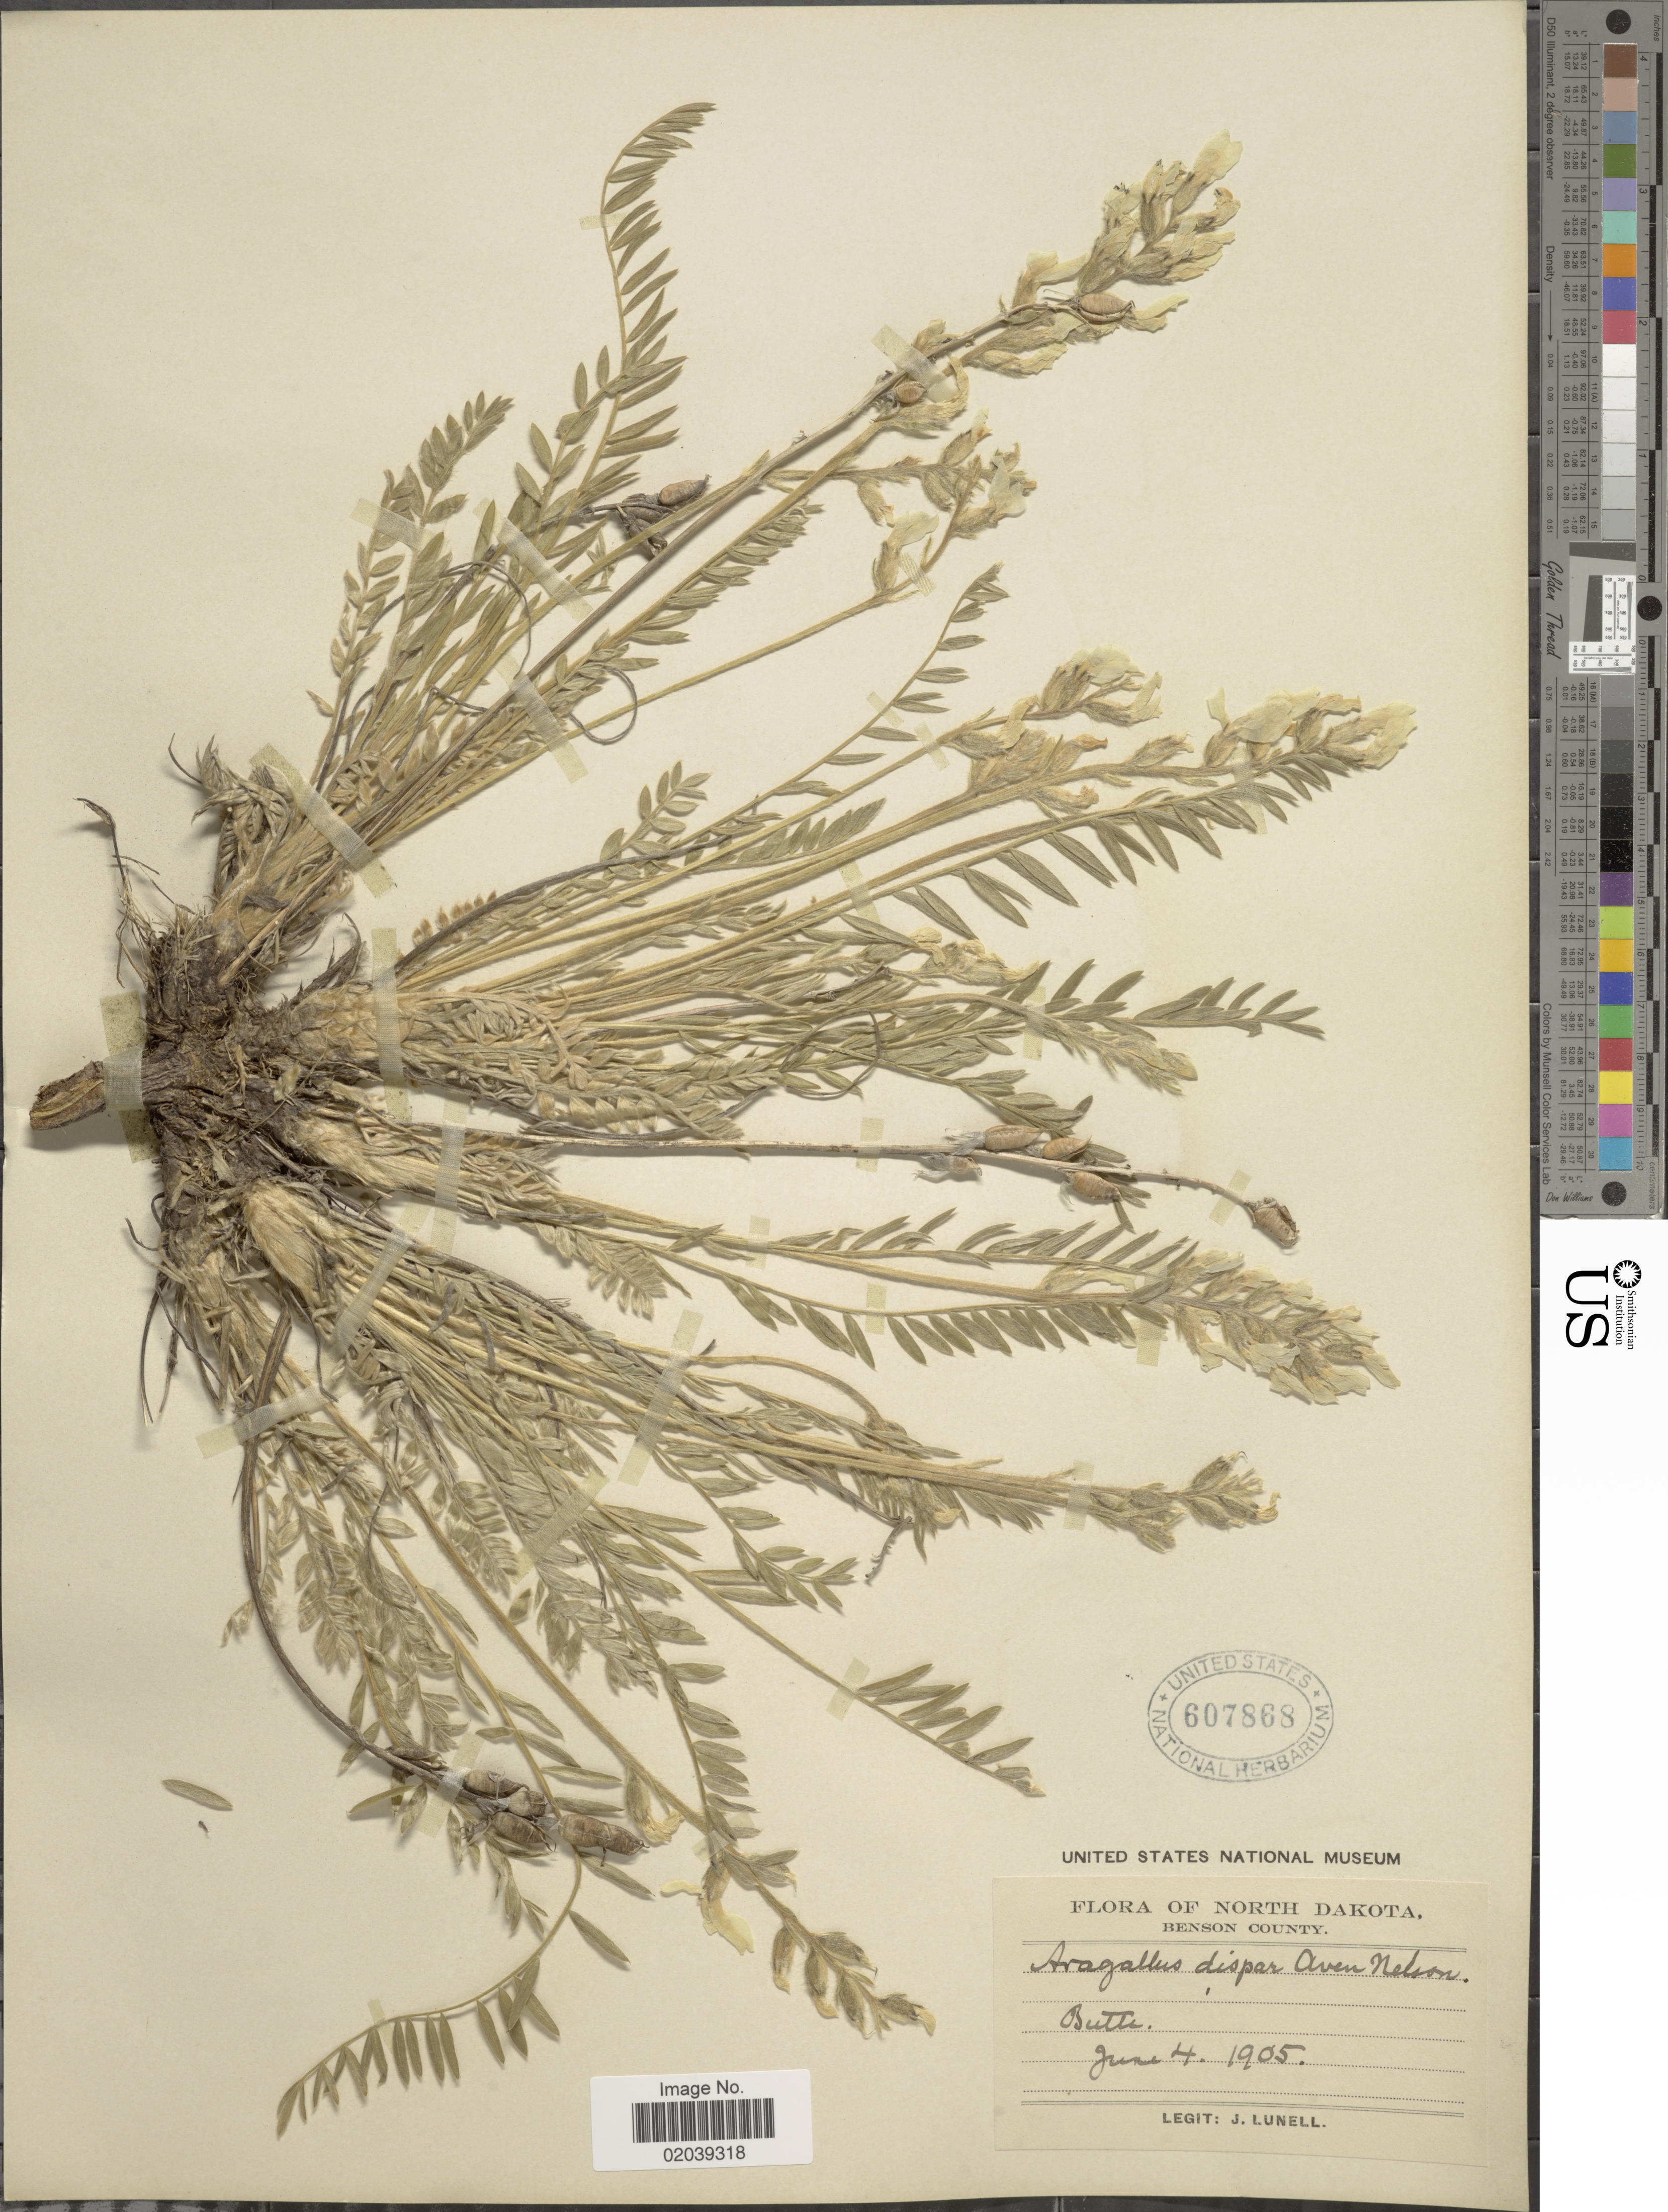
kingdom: Plantae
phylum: Tracheophyta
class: Magnoliopsida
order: Fabales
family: Fabaceae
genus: Oxytropis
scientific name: Oxytropis campestris var. dispar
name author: (A. Nelson) Barneby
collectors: J. Lunell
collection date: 1905-06-04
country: United States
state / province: North Dakota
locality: Benson County. Butte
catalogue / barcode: US 607868